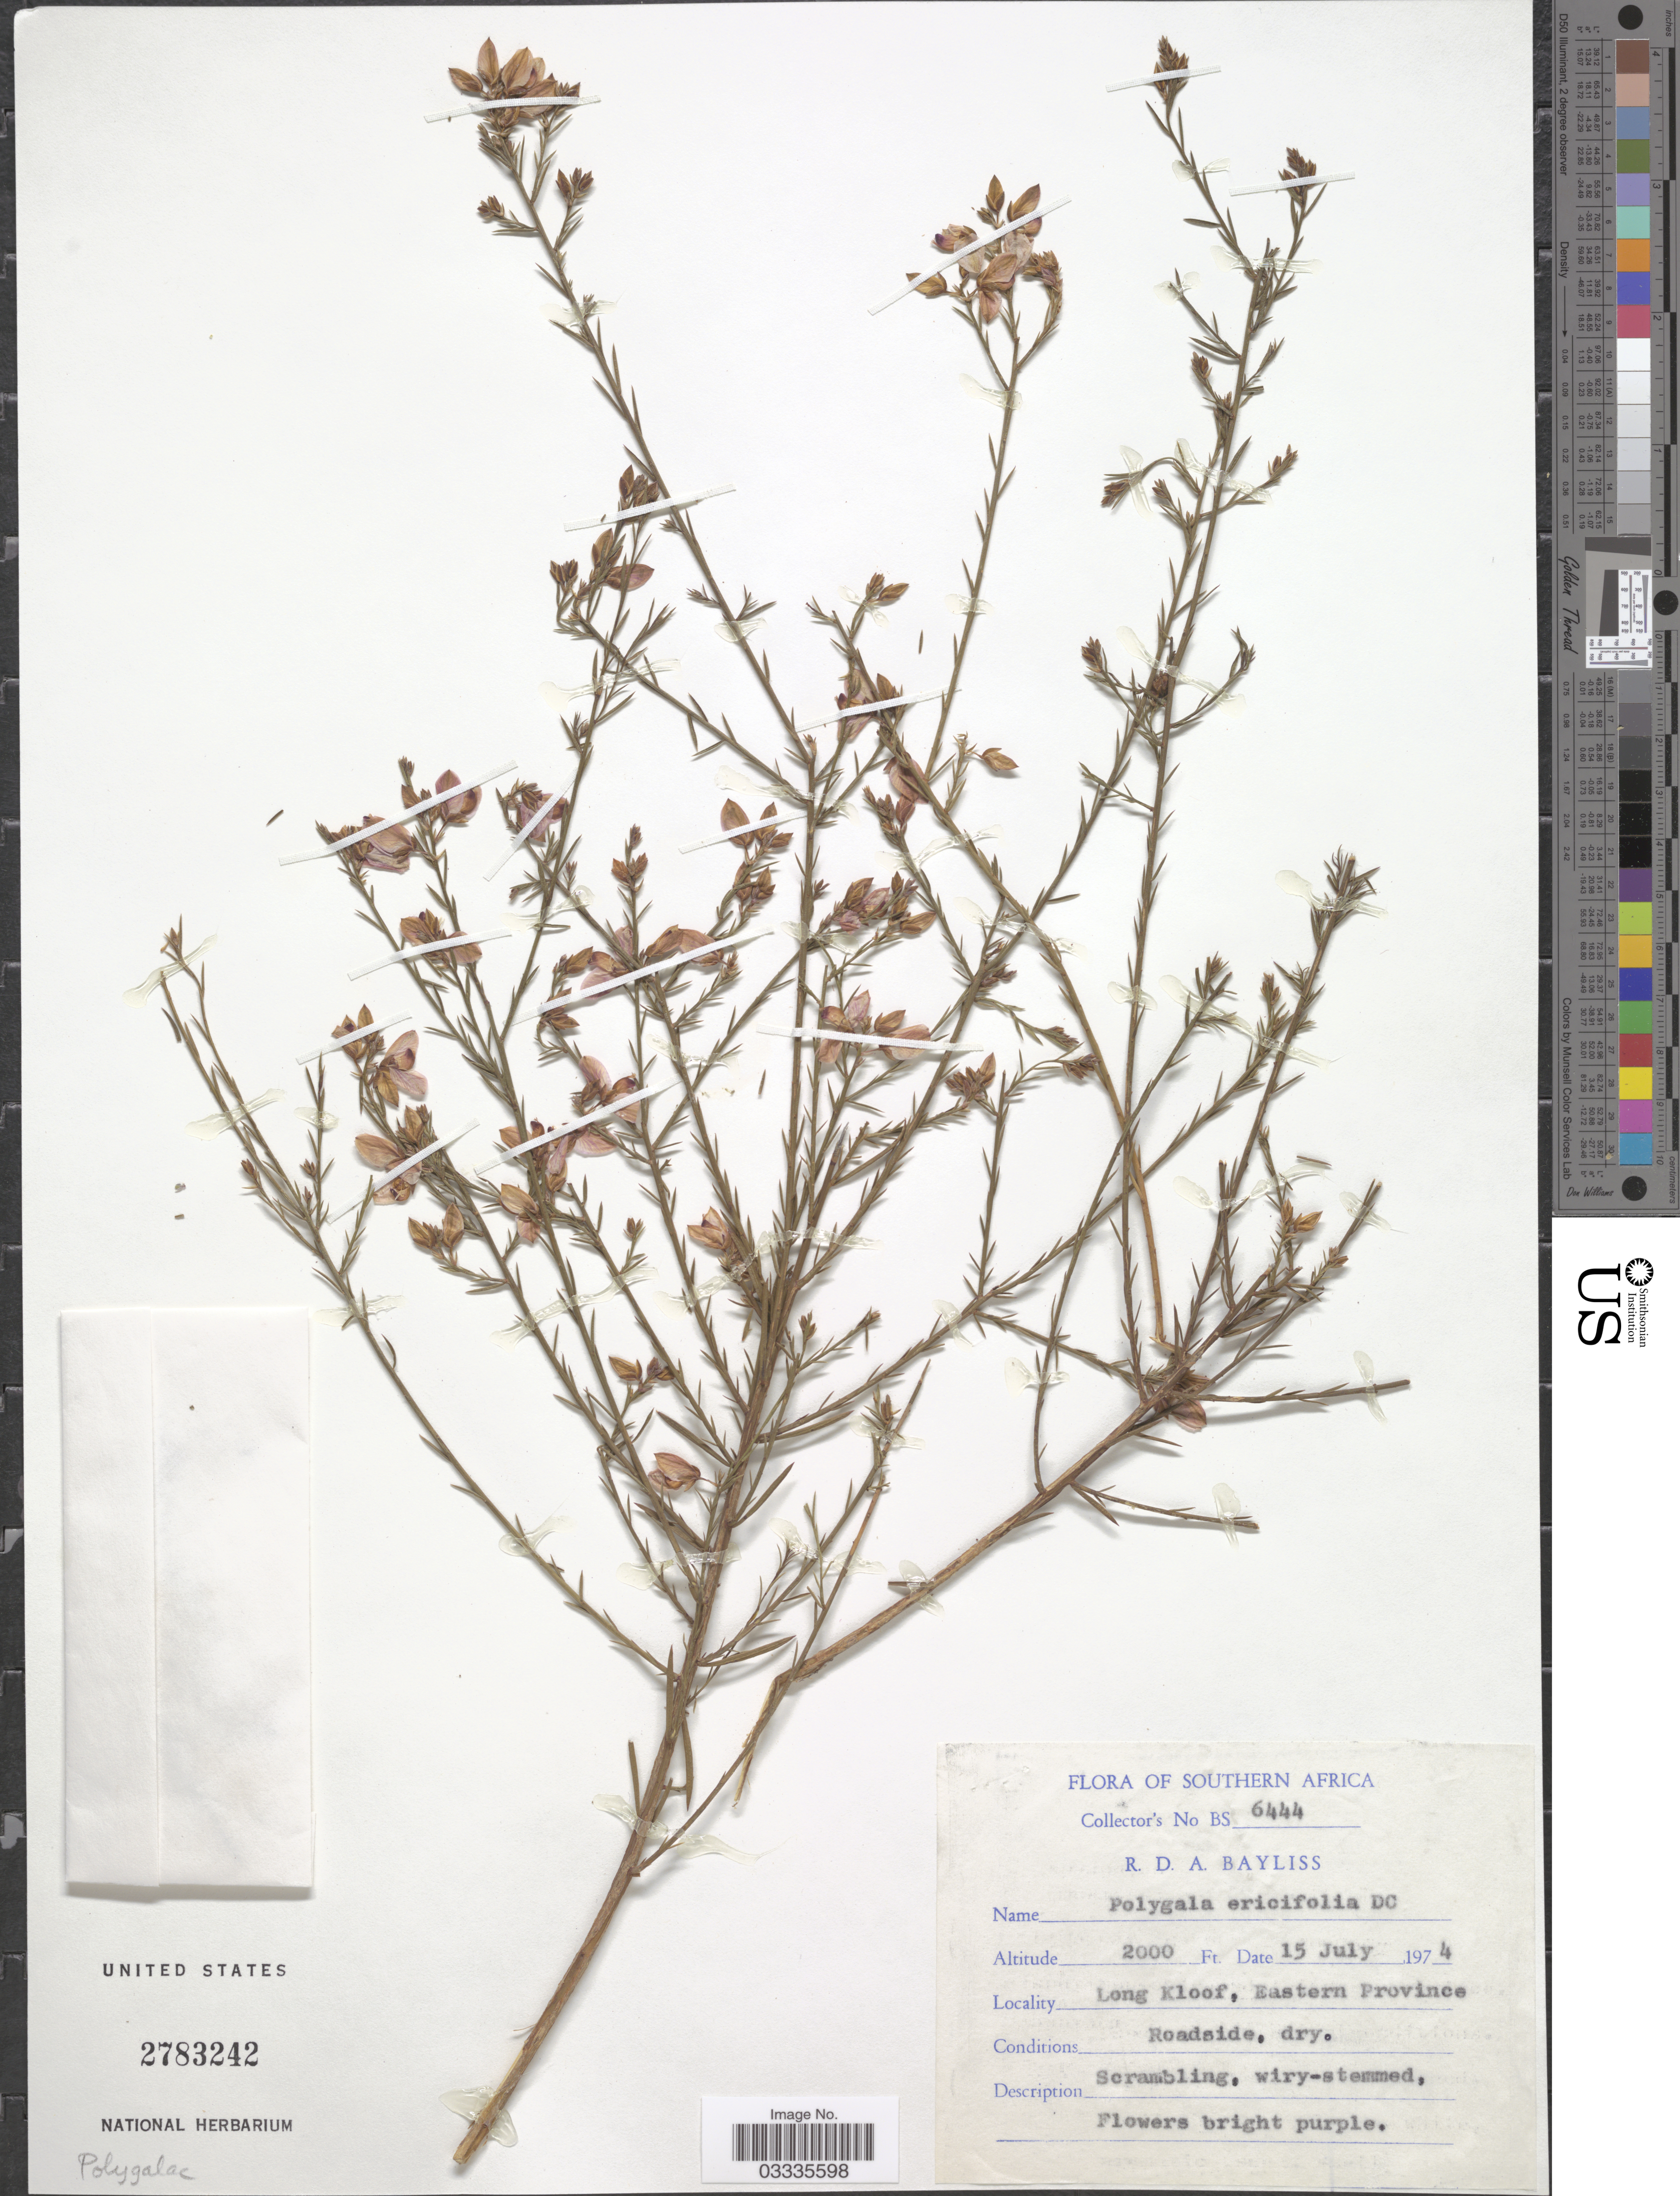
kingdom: Plantae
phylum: Tracheophyta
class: Magnoliopsida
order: Fabales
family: Polygalaceae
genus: Polygala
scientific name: Polygala ericifolia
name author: DC.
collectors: R. Bayliss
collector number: BS6444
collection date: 1974-07-15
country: South Africa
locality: Southern Africa. Long Kloof, Eastern Province.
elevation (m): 610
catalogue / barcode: US 2783242